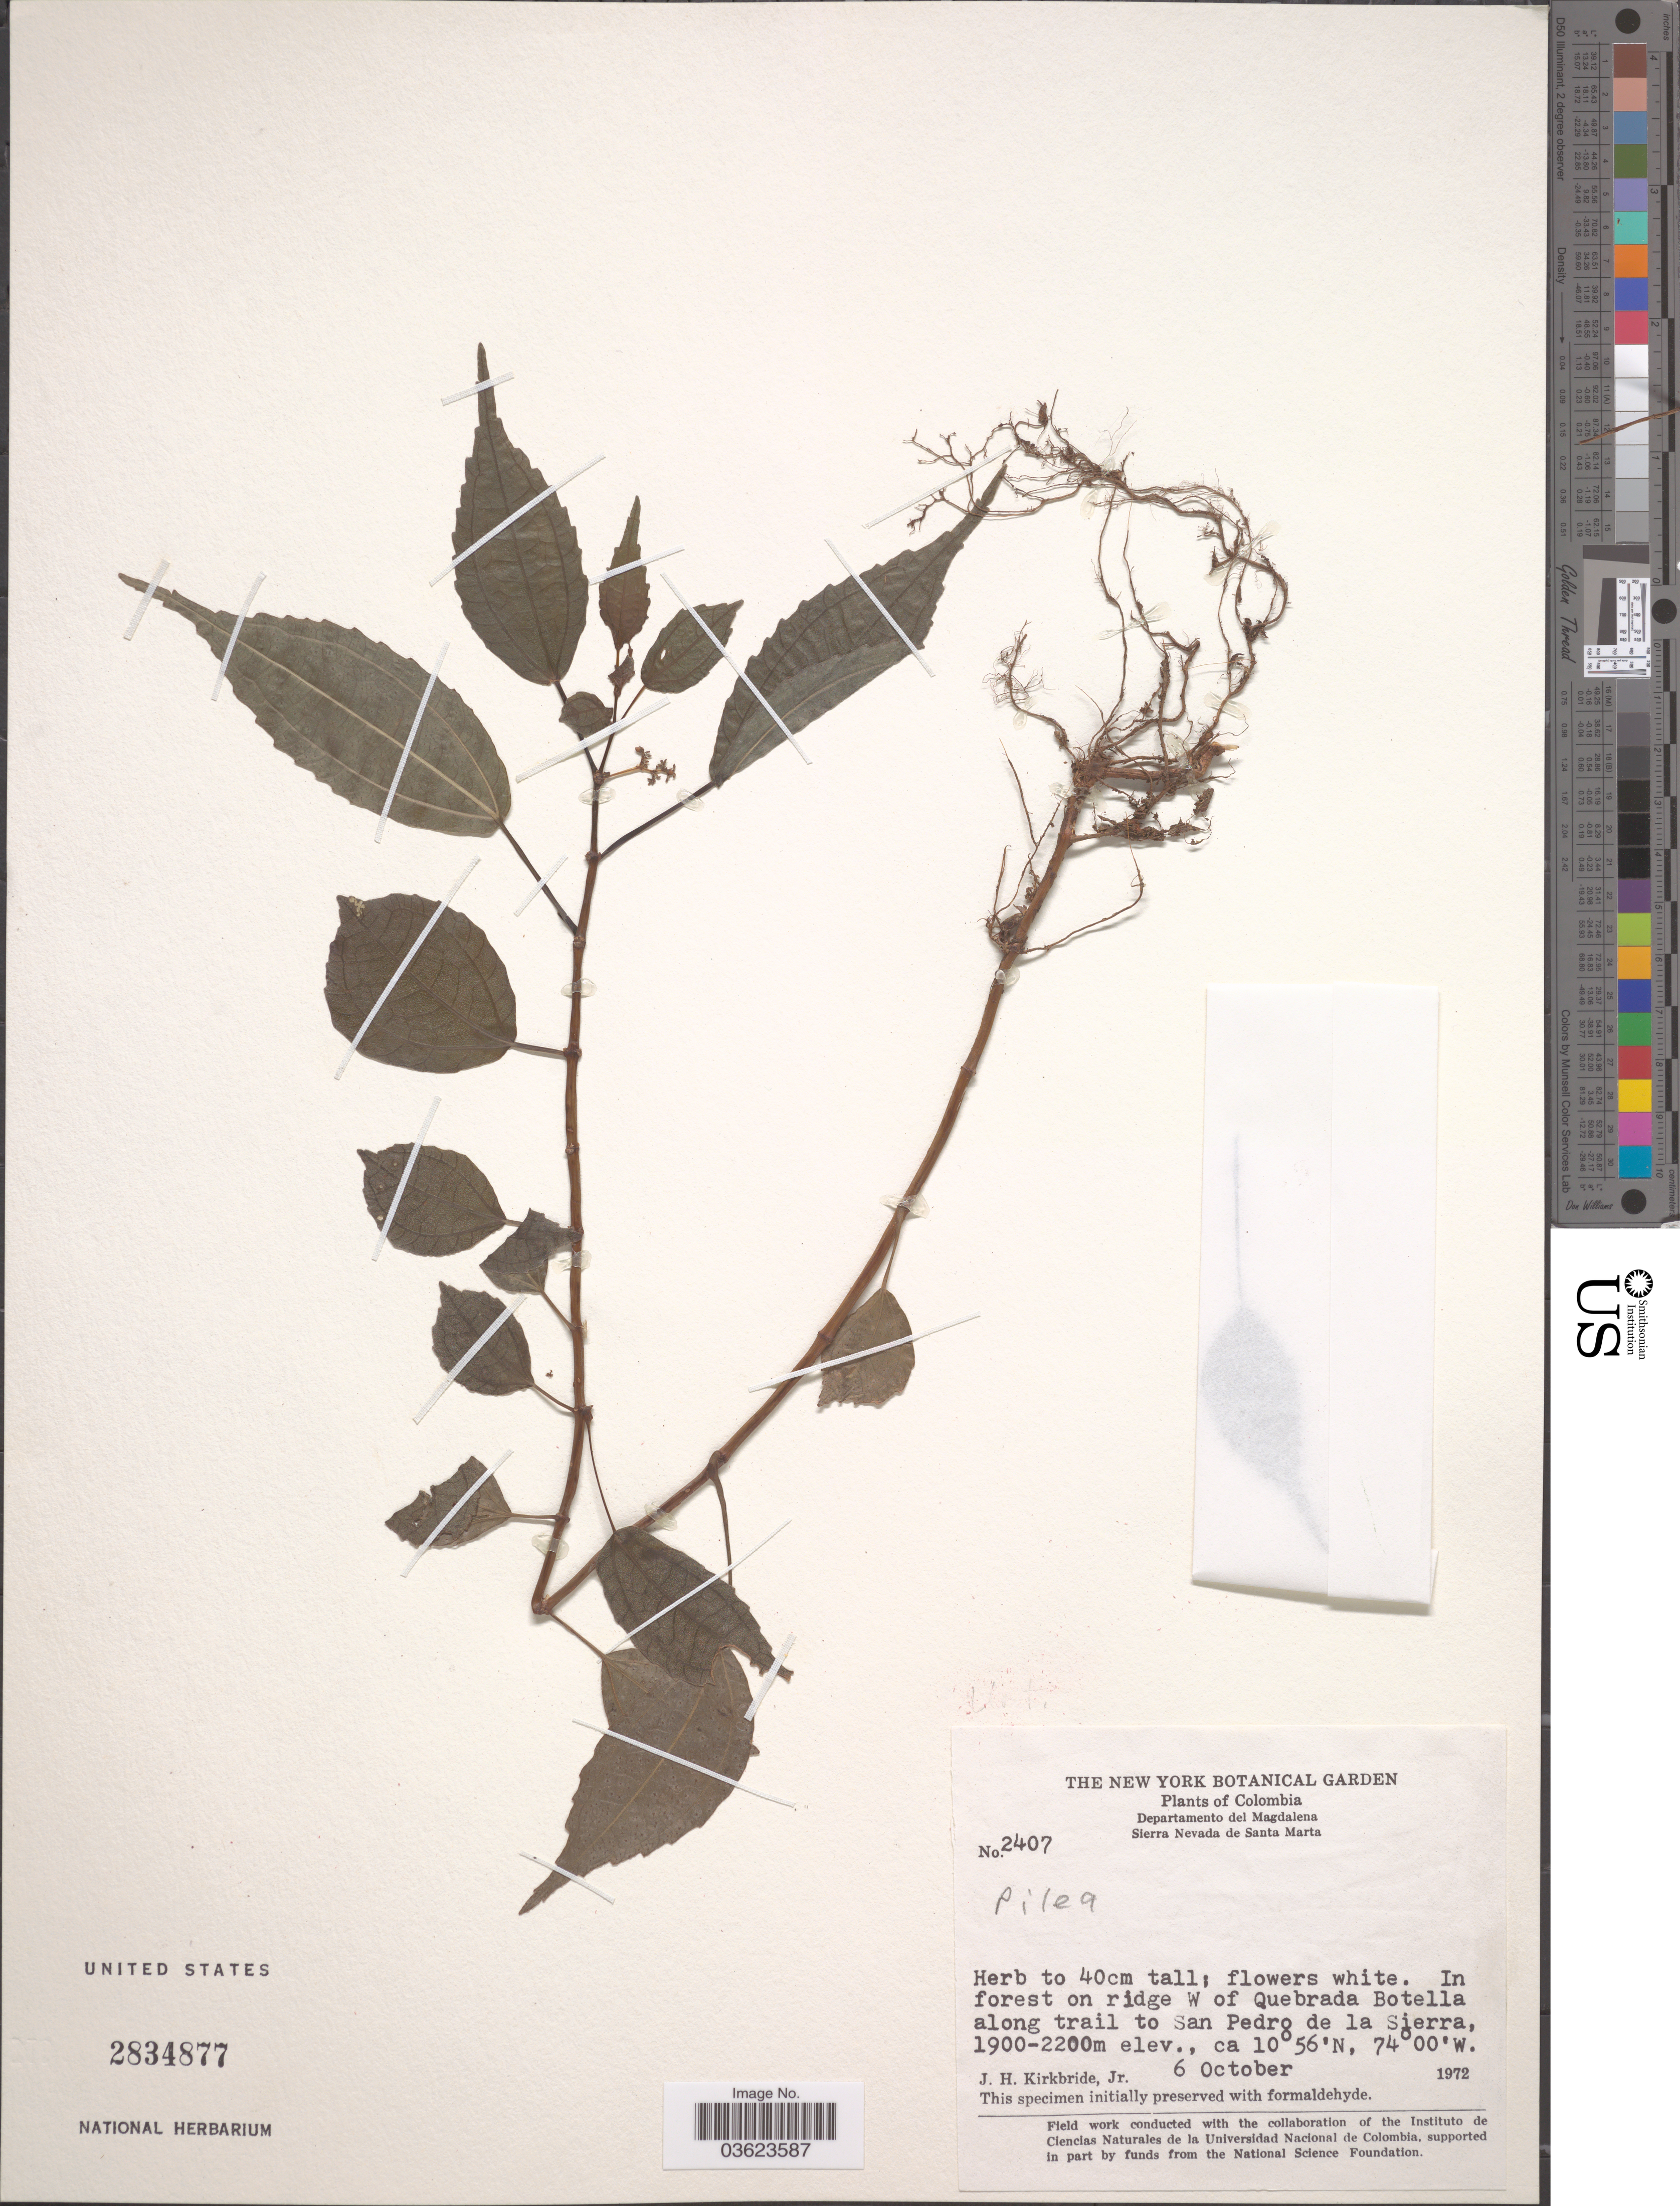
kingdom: Plantae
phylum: Tracheophyta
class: Magnoliopsida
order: Rosales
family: Urticaceae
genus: Pilea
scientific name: Pilea sp.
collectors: J. H. Kirkbride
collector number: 2407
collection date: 1972-10-06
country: Colombia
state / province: Magdalena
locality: Departamento del Magdalena. Sierra Nevada de Santa Marta. In forest on ridge W of Quebrada Botella along trail to San Pedro de la Sierra.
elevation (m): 1900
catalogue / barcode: US 2834877